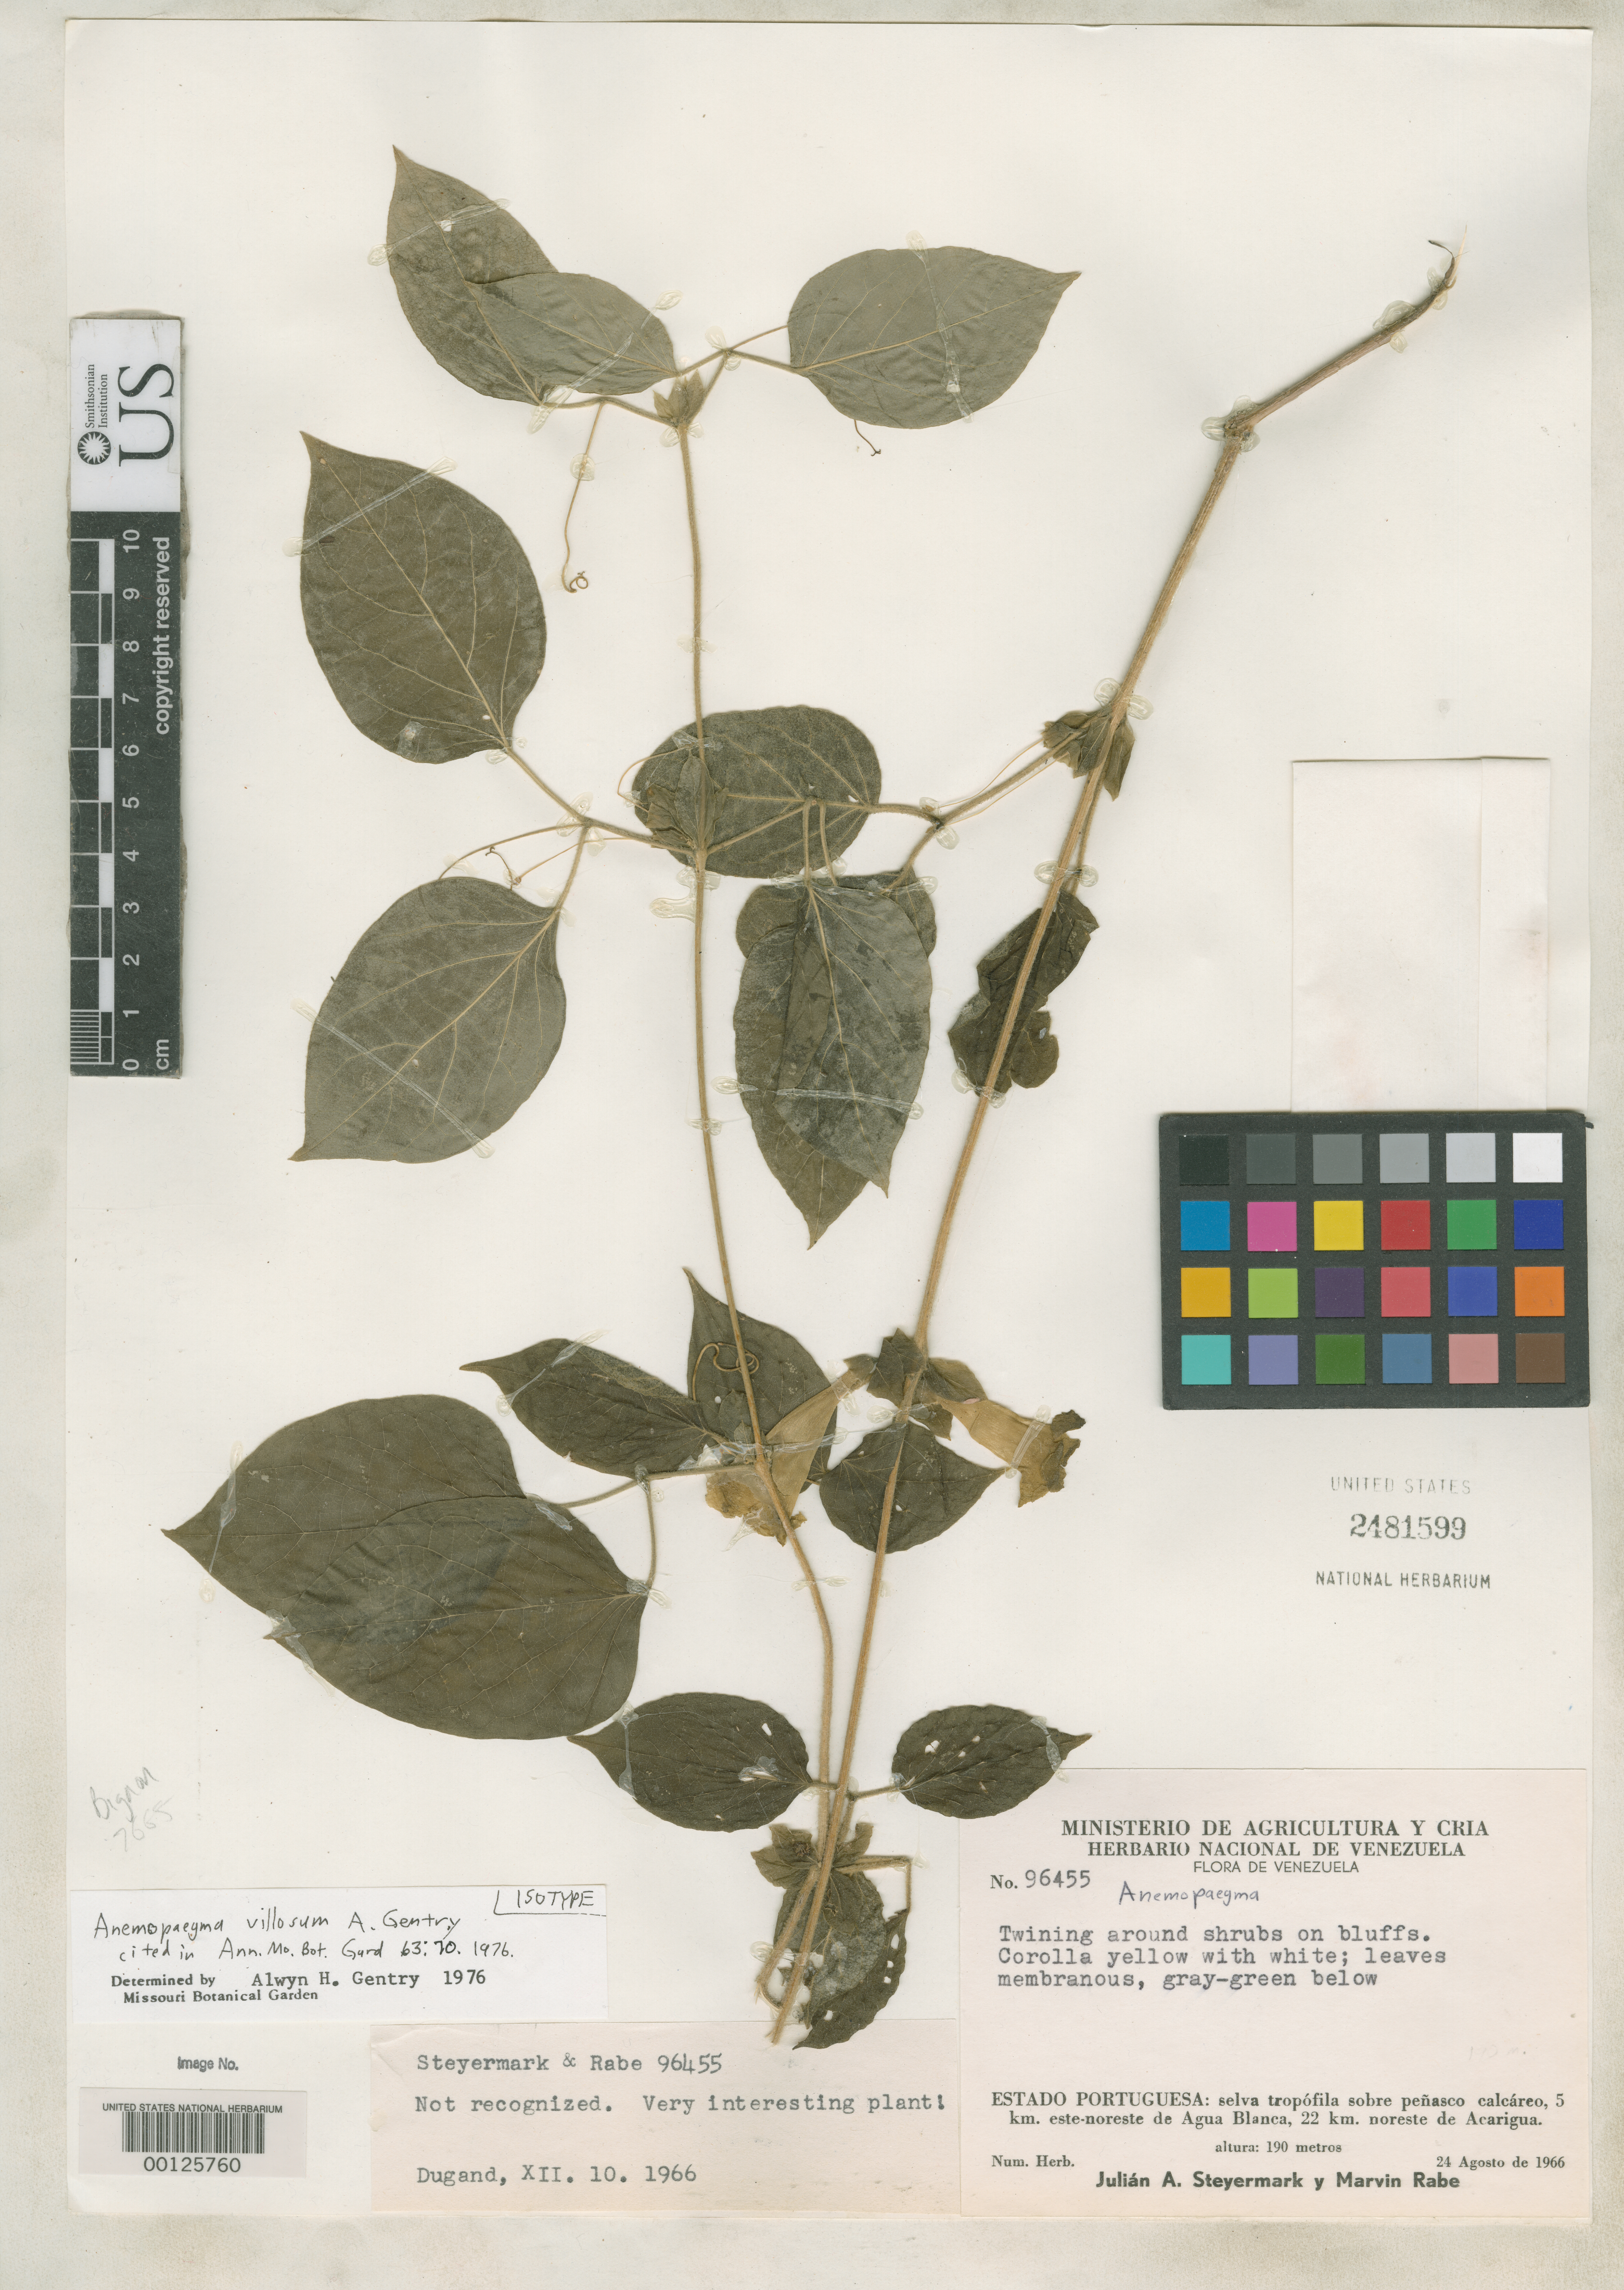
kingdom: Plantae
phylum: Tracheophyta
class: Magnoliopsida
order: Lamiales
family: Bignoniaceae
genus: Anemopaegma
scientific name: Anemopaegma villosum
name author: A.H. Gentry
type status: Isotype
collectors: J. Steyermark & M. Rabe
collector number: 96455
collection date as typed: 24 Aug 1966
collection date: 1966-08-24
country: Venezuela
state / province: Portuguesa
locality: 5 km. ENE of Agua Blanca.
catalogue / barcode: US 2481599